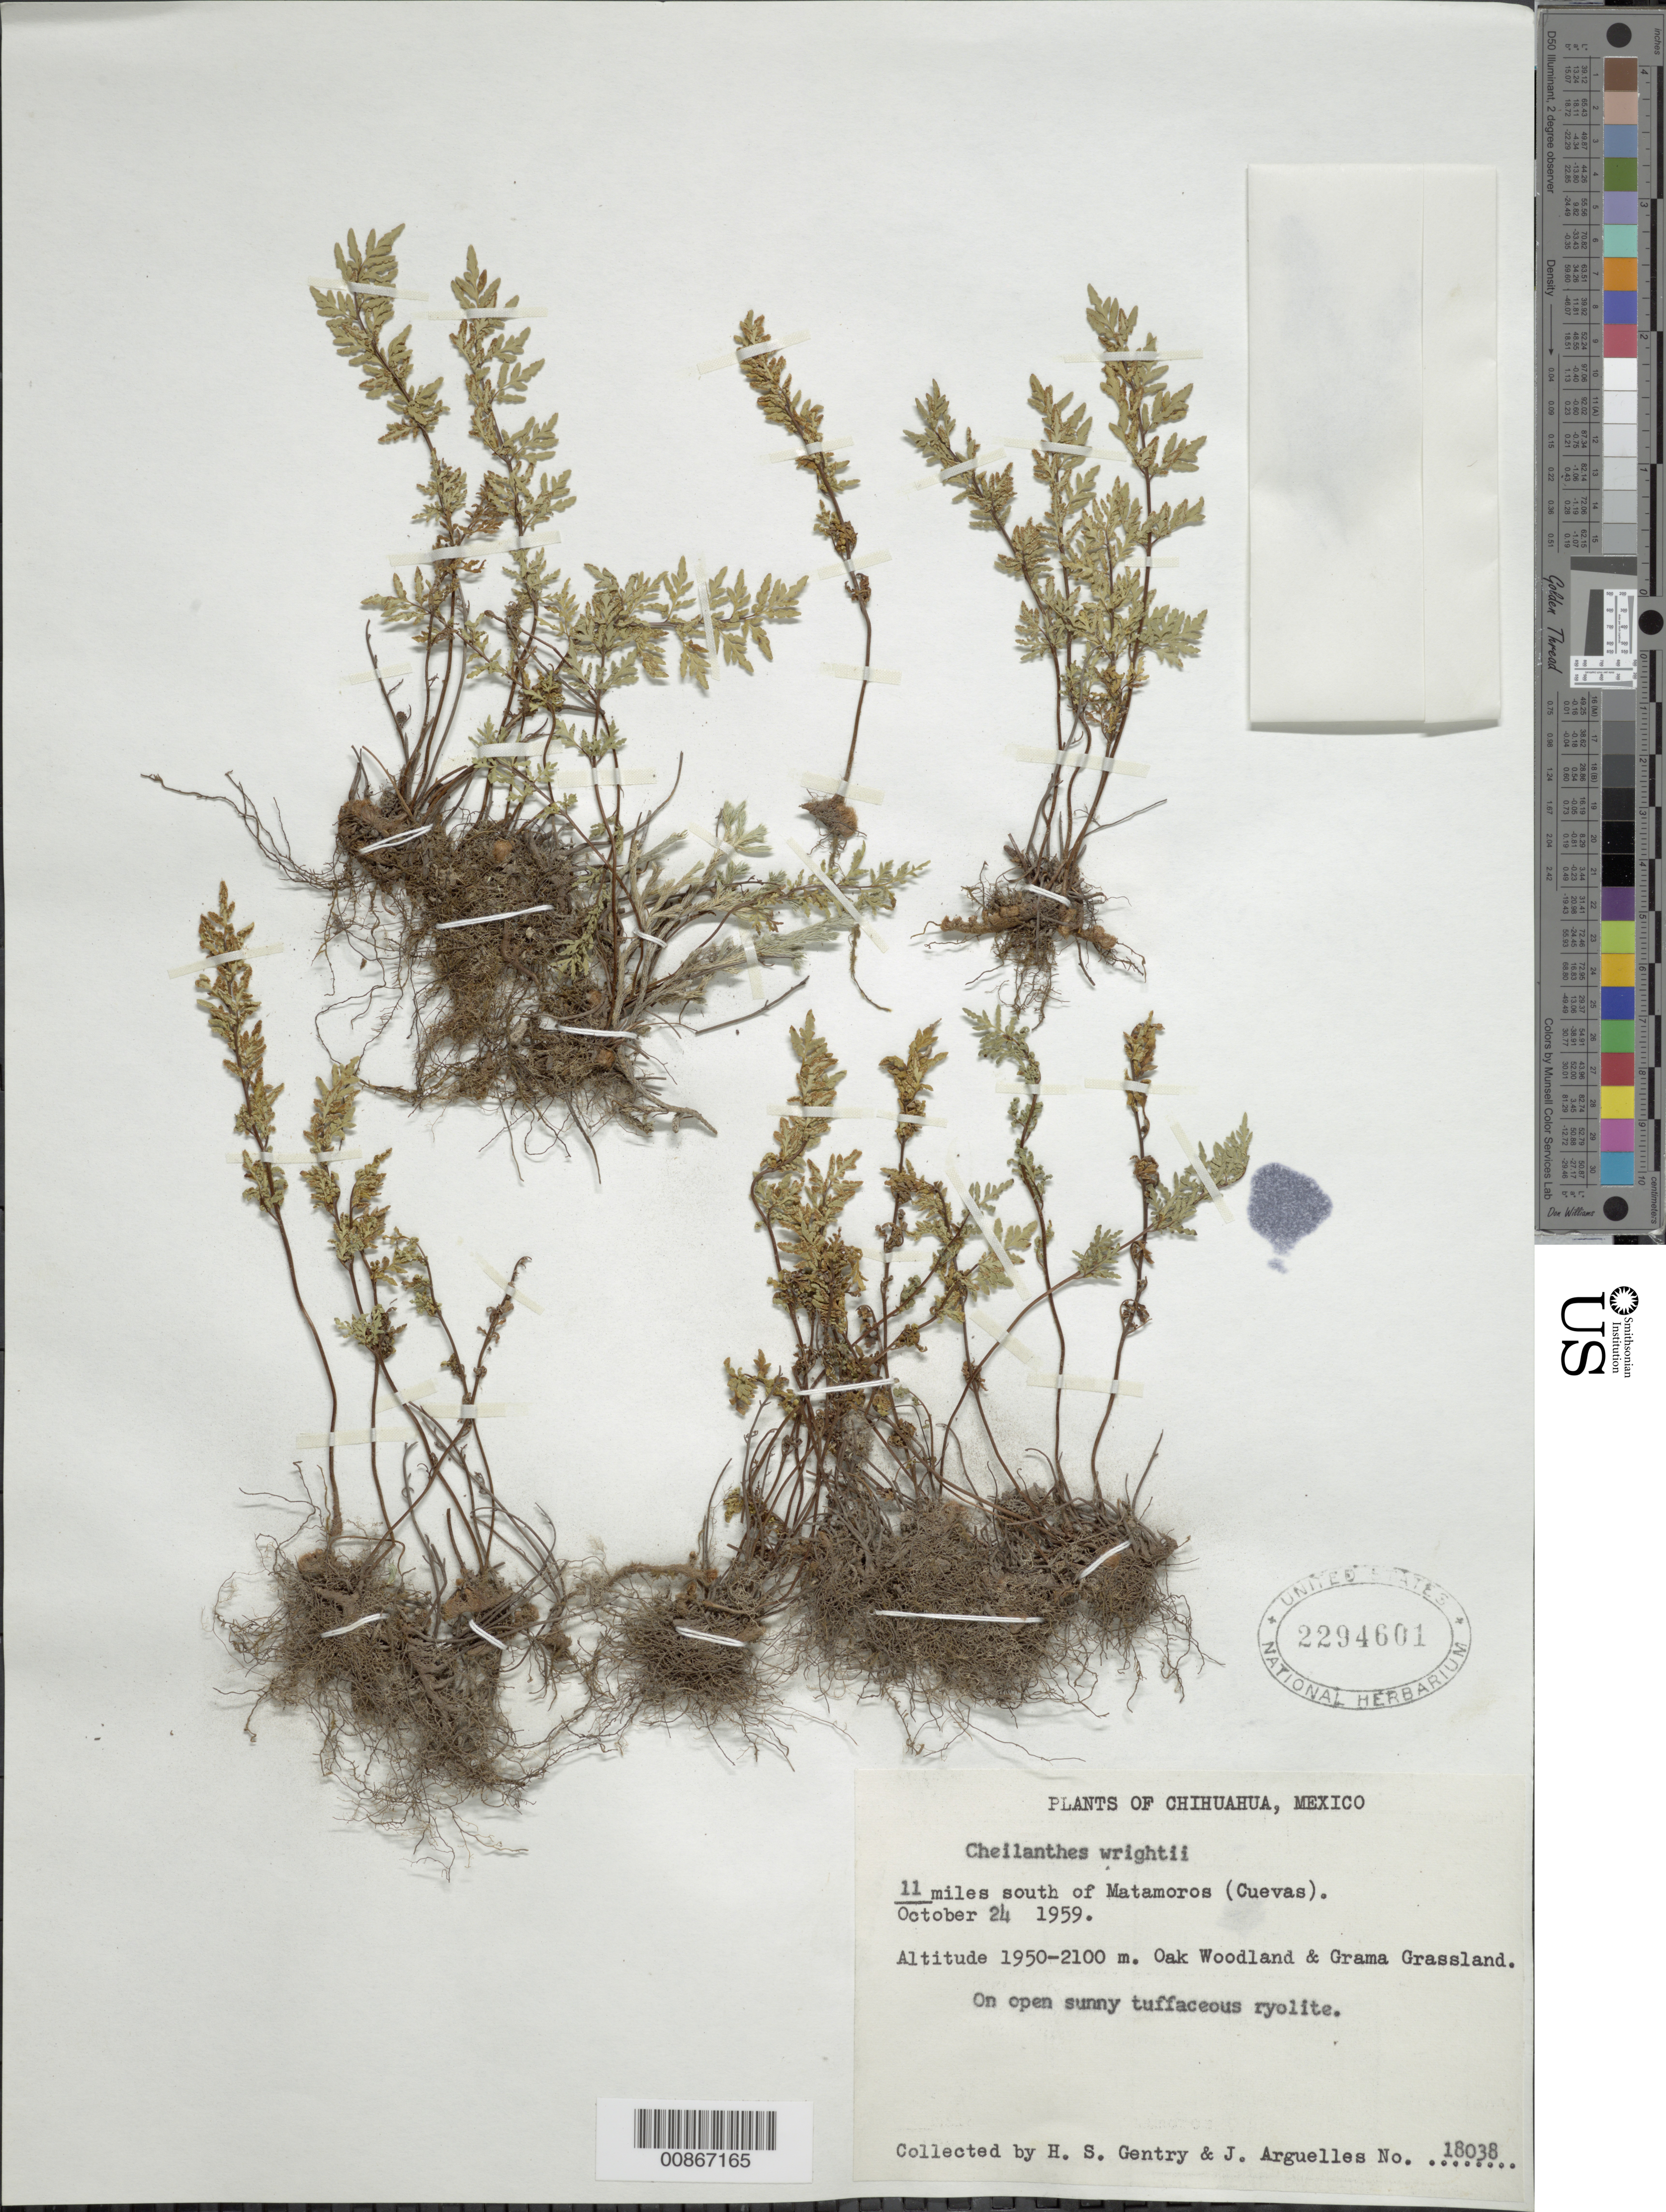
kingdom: Plantae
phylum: Tracheophyta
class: Polypodiopsida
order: Polypodiales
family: Pteridaceae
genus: Cheilanthes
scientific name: Cheilanthes wrightii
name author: Hook.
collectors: H. S. Gentry & J. Arguelles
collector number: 18038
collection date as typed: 24 Oct 1959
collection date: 1959-10-24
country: Mexico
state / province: Chihuahua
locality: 11 miles south of Matamoros (Cuevas).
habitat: Oak Woodland & Grama Grassland. On open sunny tuffaceous ryolite.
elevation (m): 2100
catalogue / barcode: US 2294601